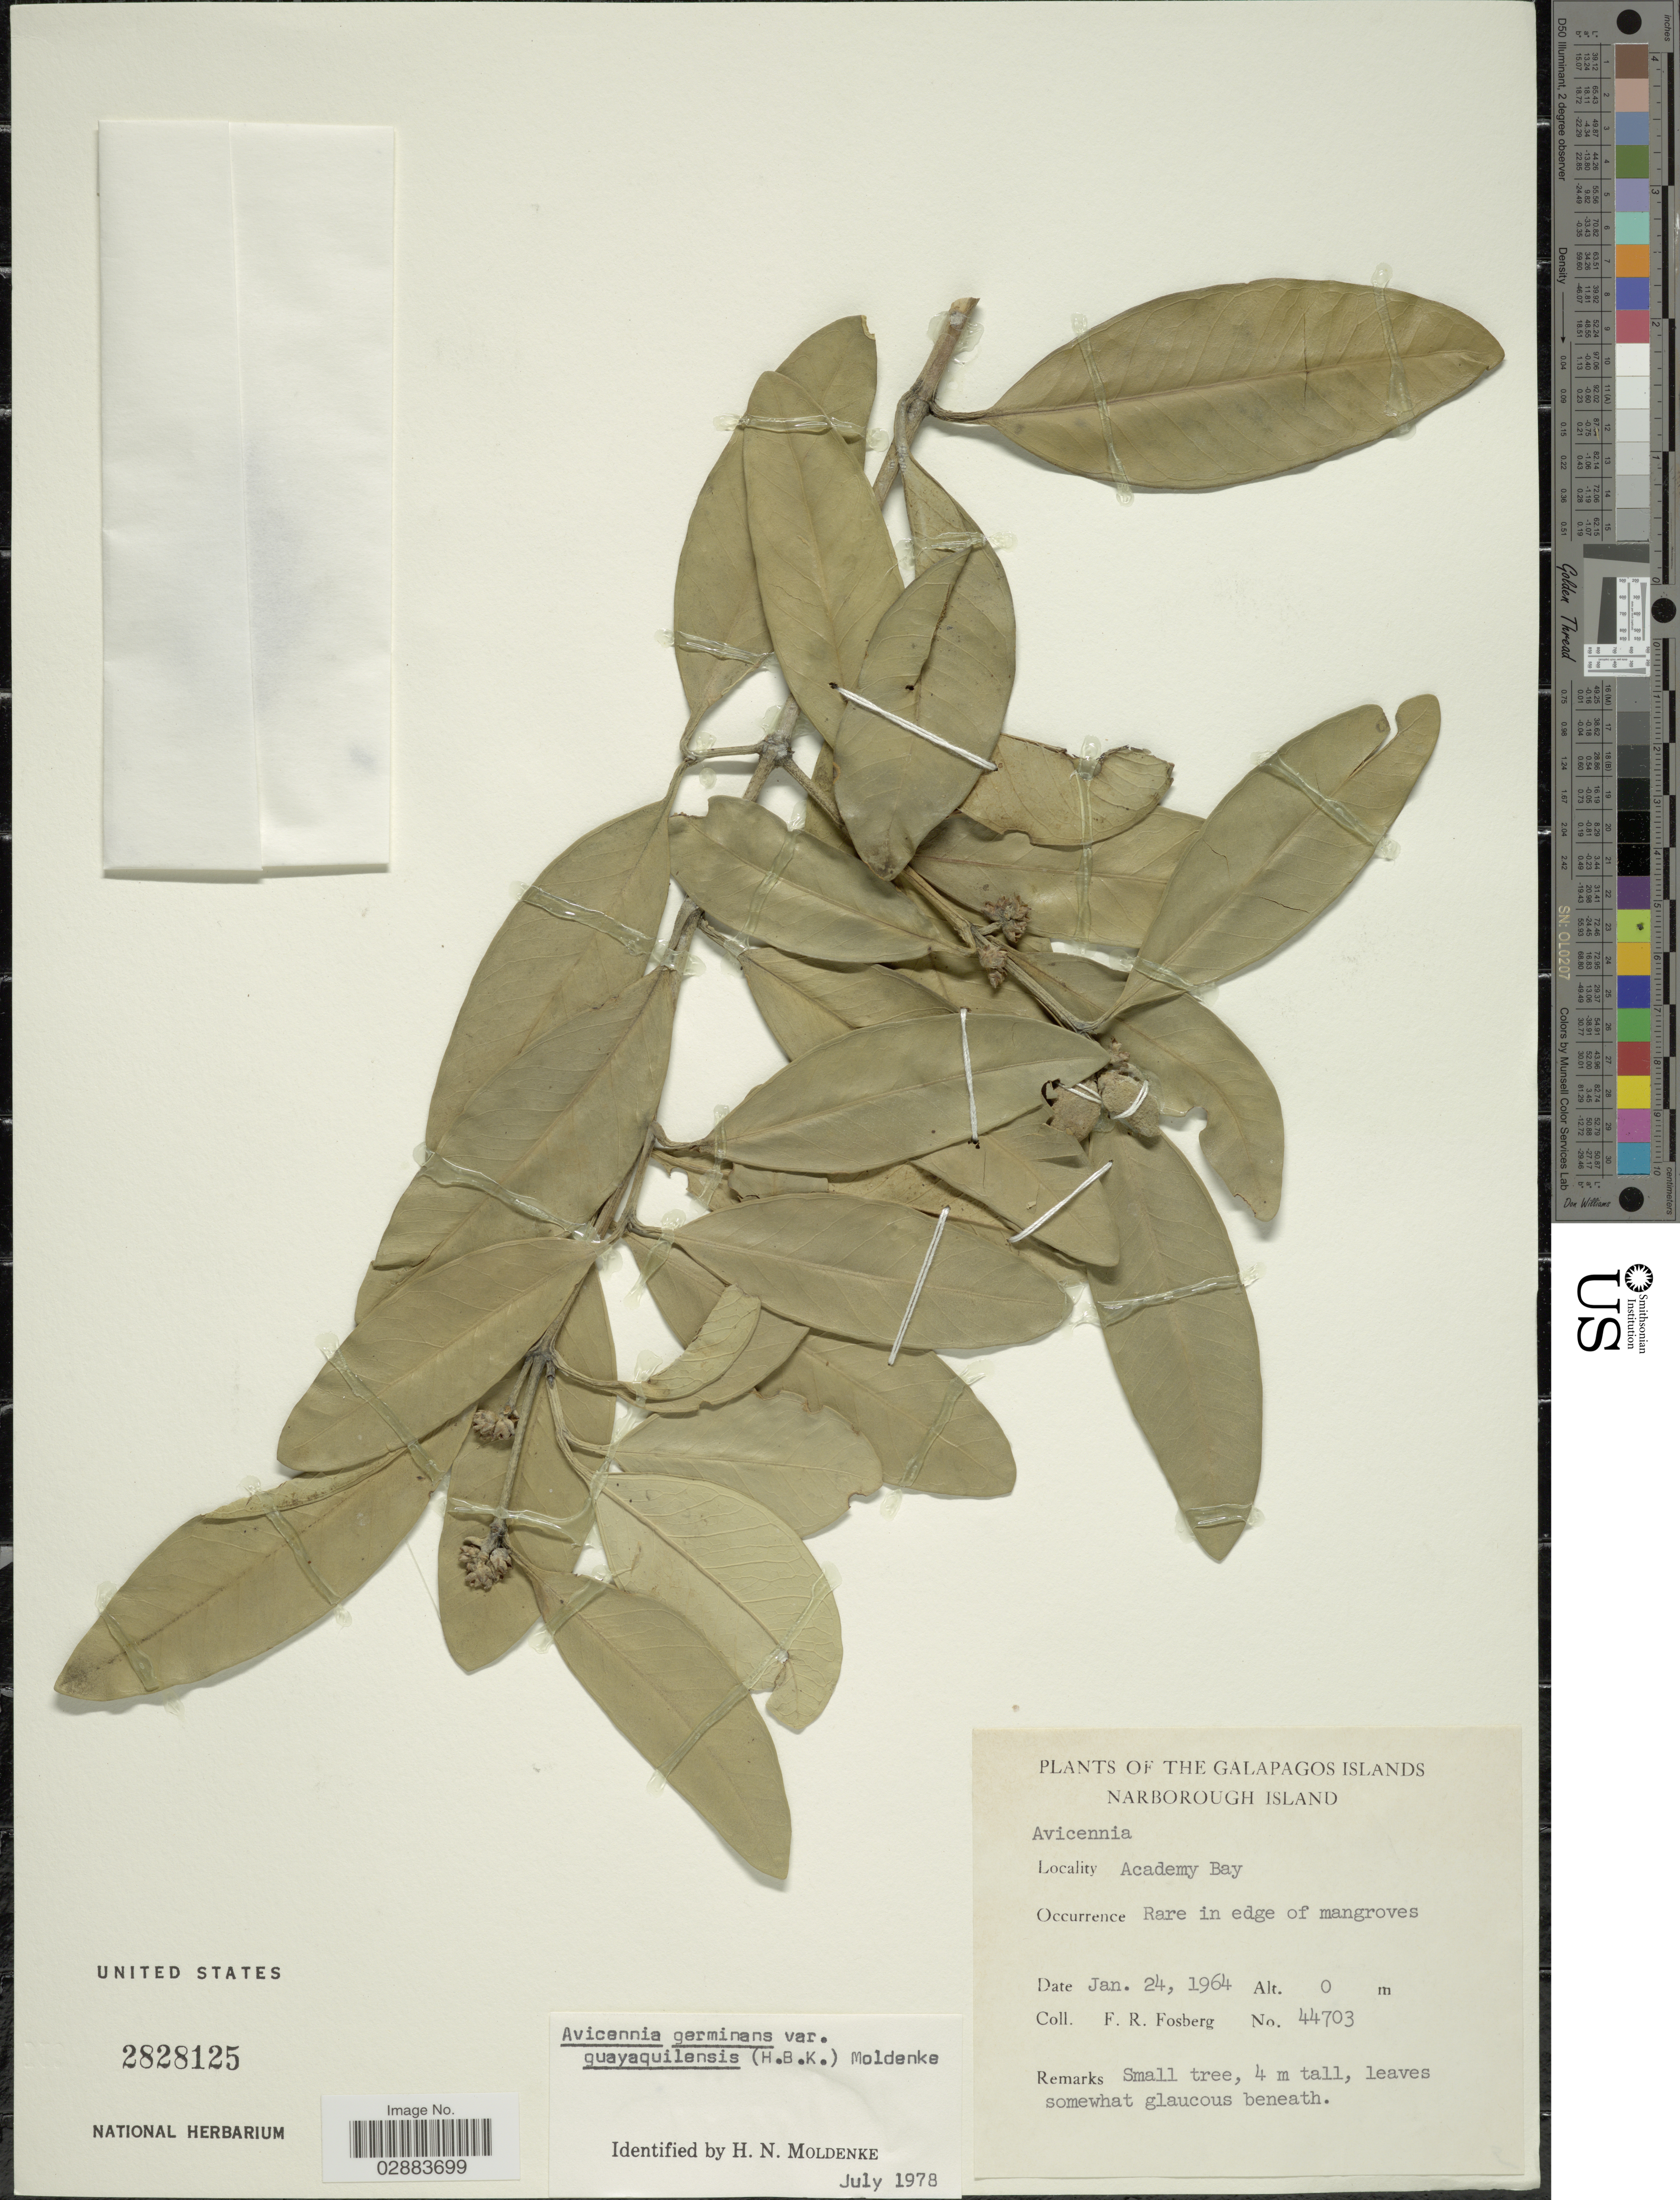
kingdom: Plantae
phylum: Tracheophyta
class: Magnoliopsida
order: Lamiales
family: Acanthaceae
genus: Avicennia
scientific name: Avicennia germinans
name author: (L.) L.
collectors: F. R. Fosberg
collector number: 44703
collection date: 1964-01-24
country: Ecuador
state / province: Colón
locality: The Galapagos Islands. Narborough Island. Academy Bay.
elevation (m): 0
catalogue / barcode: US 2828125